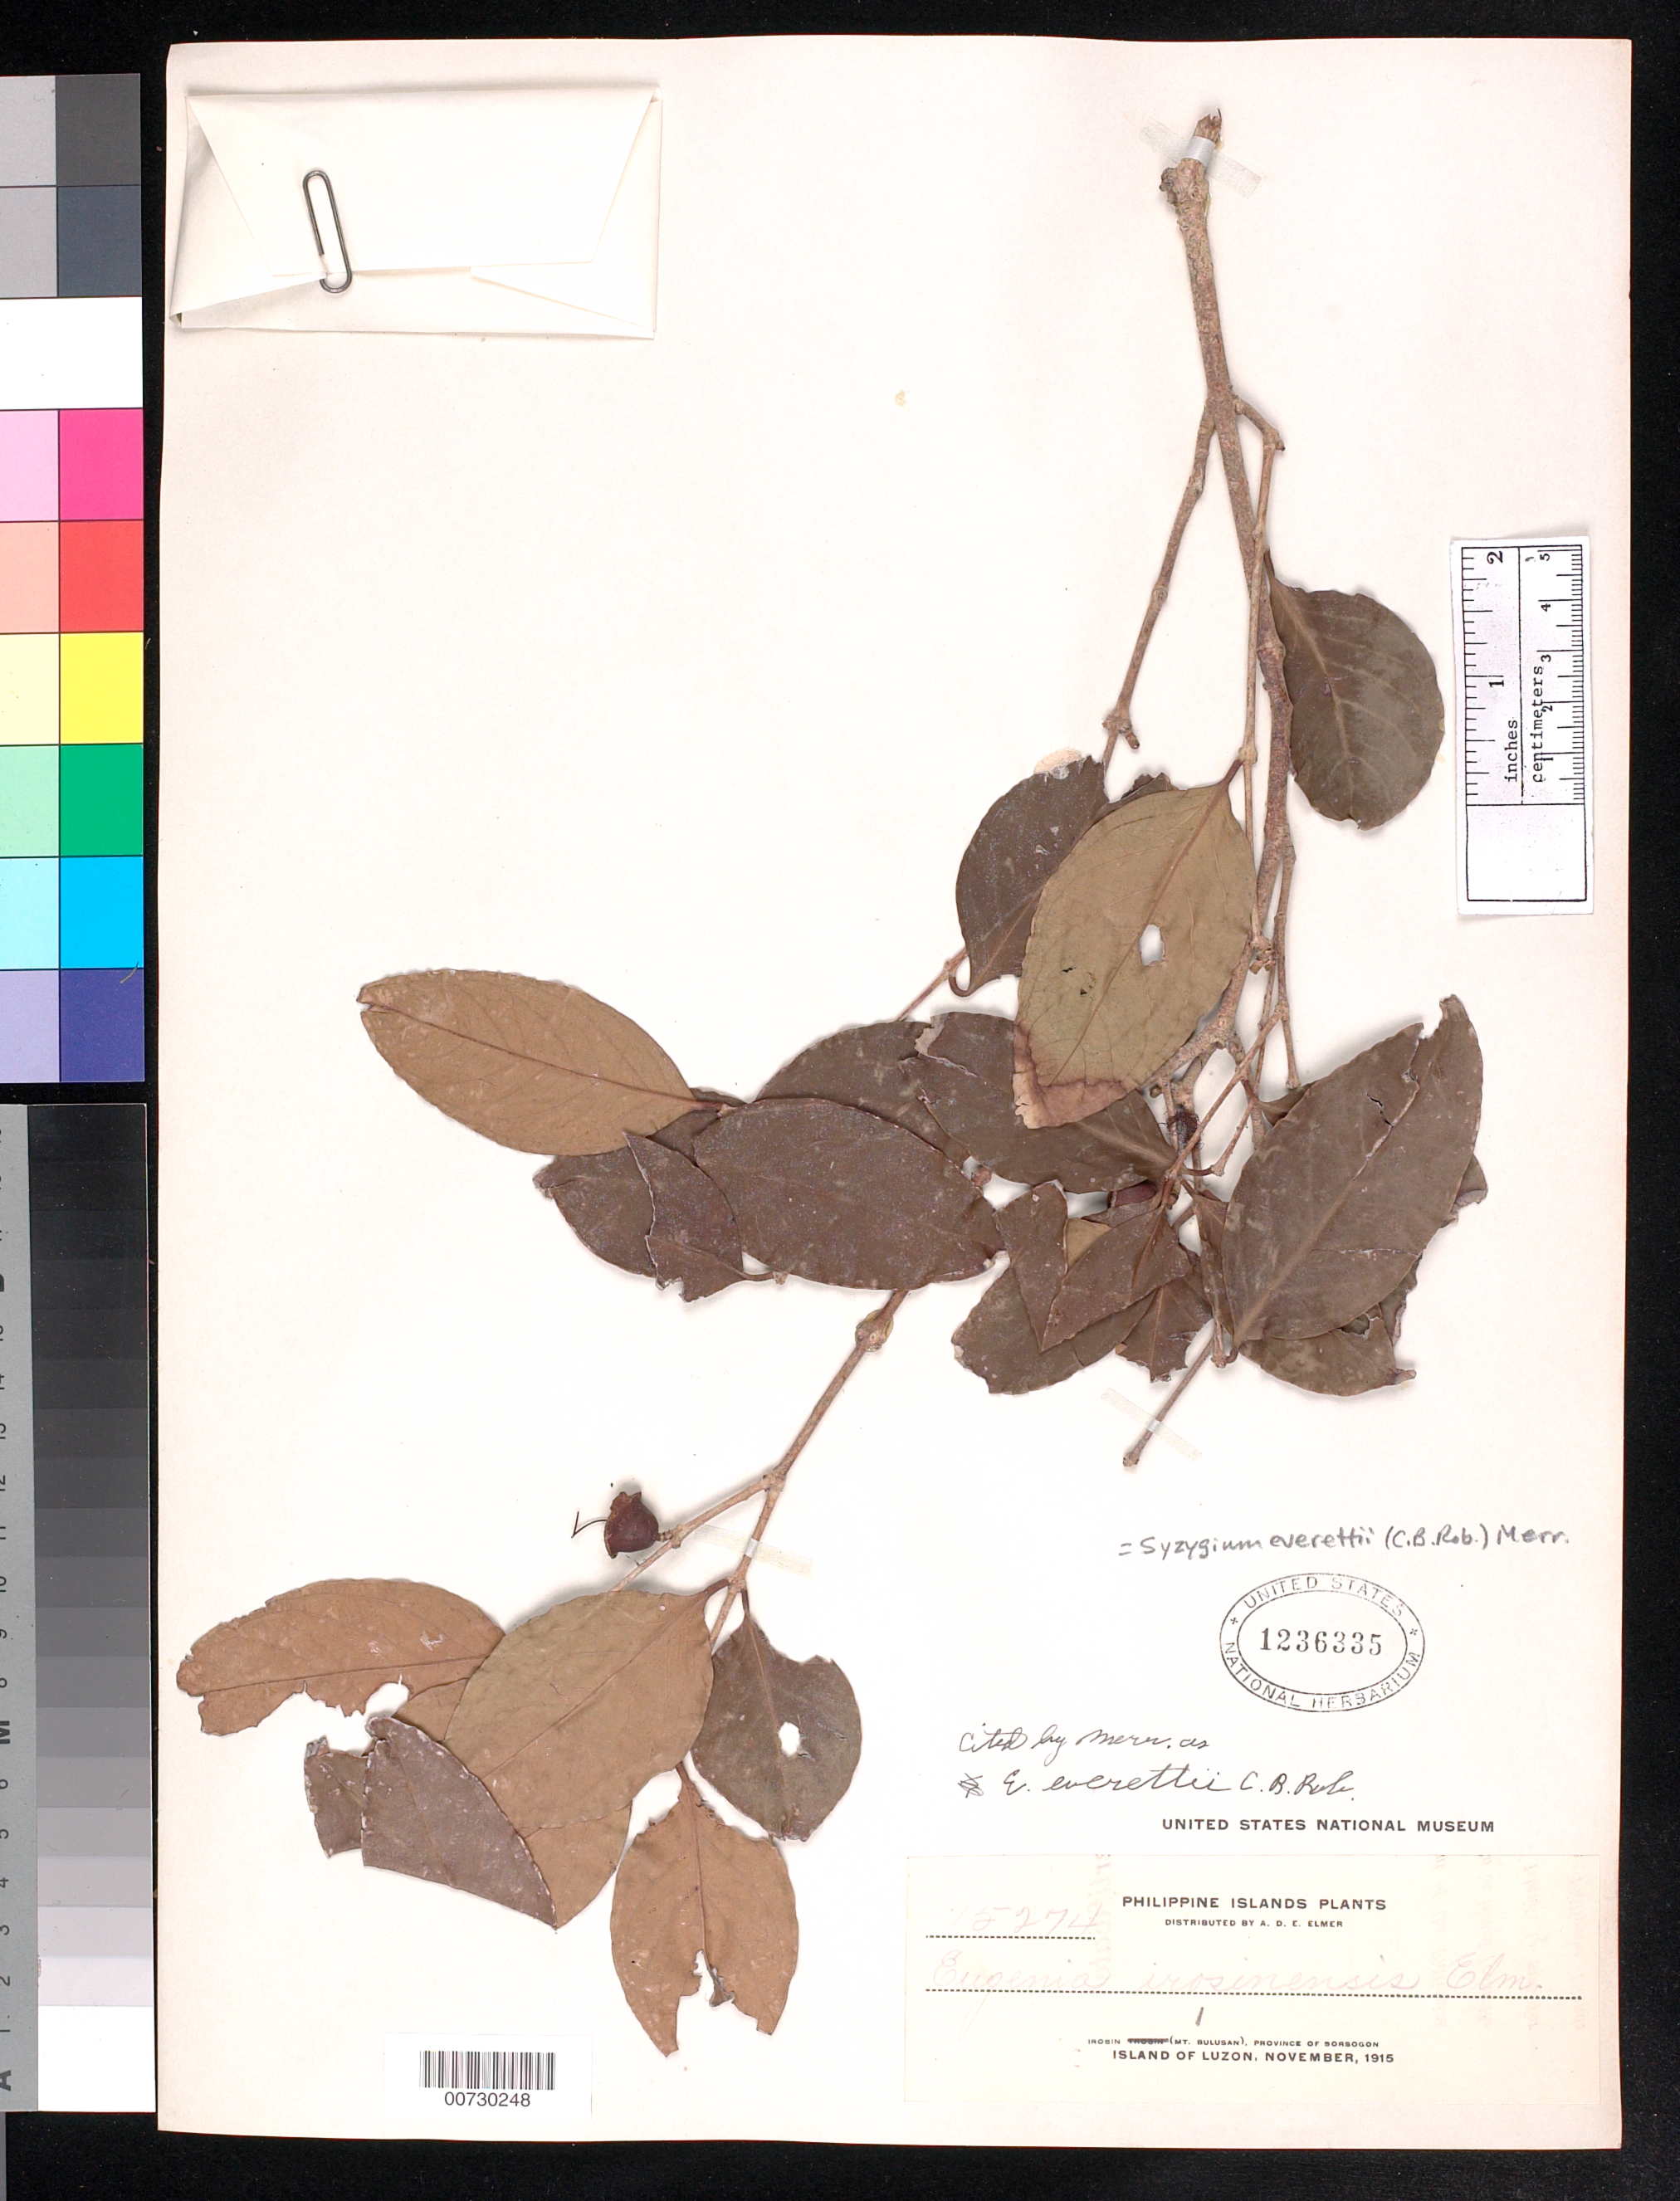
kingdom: Plantae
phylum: Tracheophyta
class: Magnoliopsida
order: Myrtales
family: Myrtaceae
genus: Syzygium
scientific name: Syzygium everettii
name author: (C.B. Rob.) Merr.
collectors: A. D. E. Elmer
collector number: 15274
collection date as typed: Nov 1915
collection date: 1915-11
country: Philippines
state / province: Bicol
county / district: Sorsogon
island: Luzon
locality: Irosin (Mt. Bulusan), Province of Sorsogon, Island of Luzon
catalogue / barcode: US 1236335